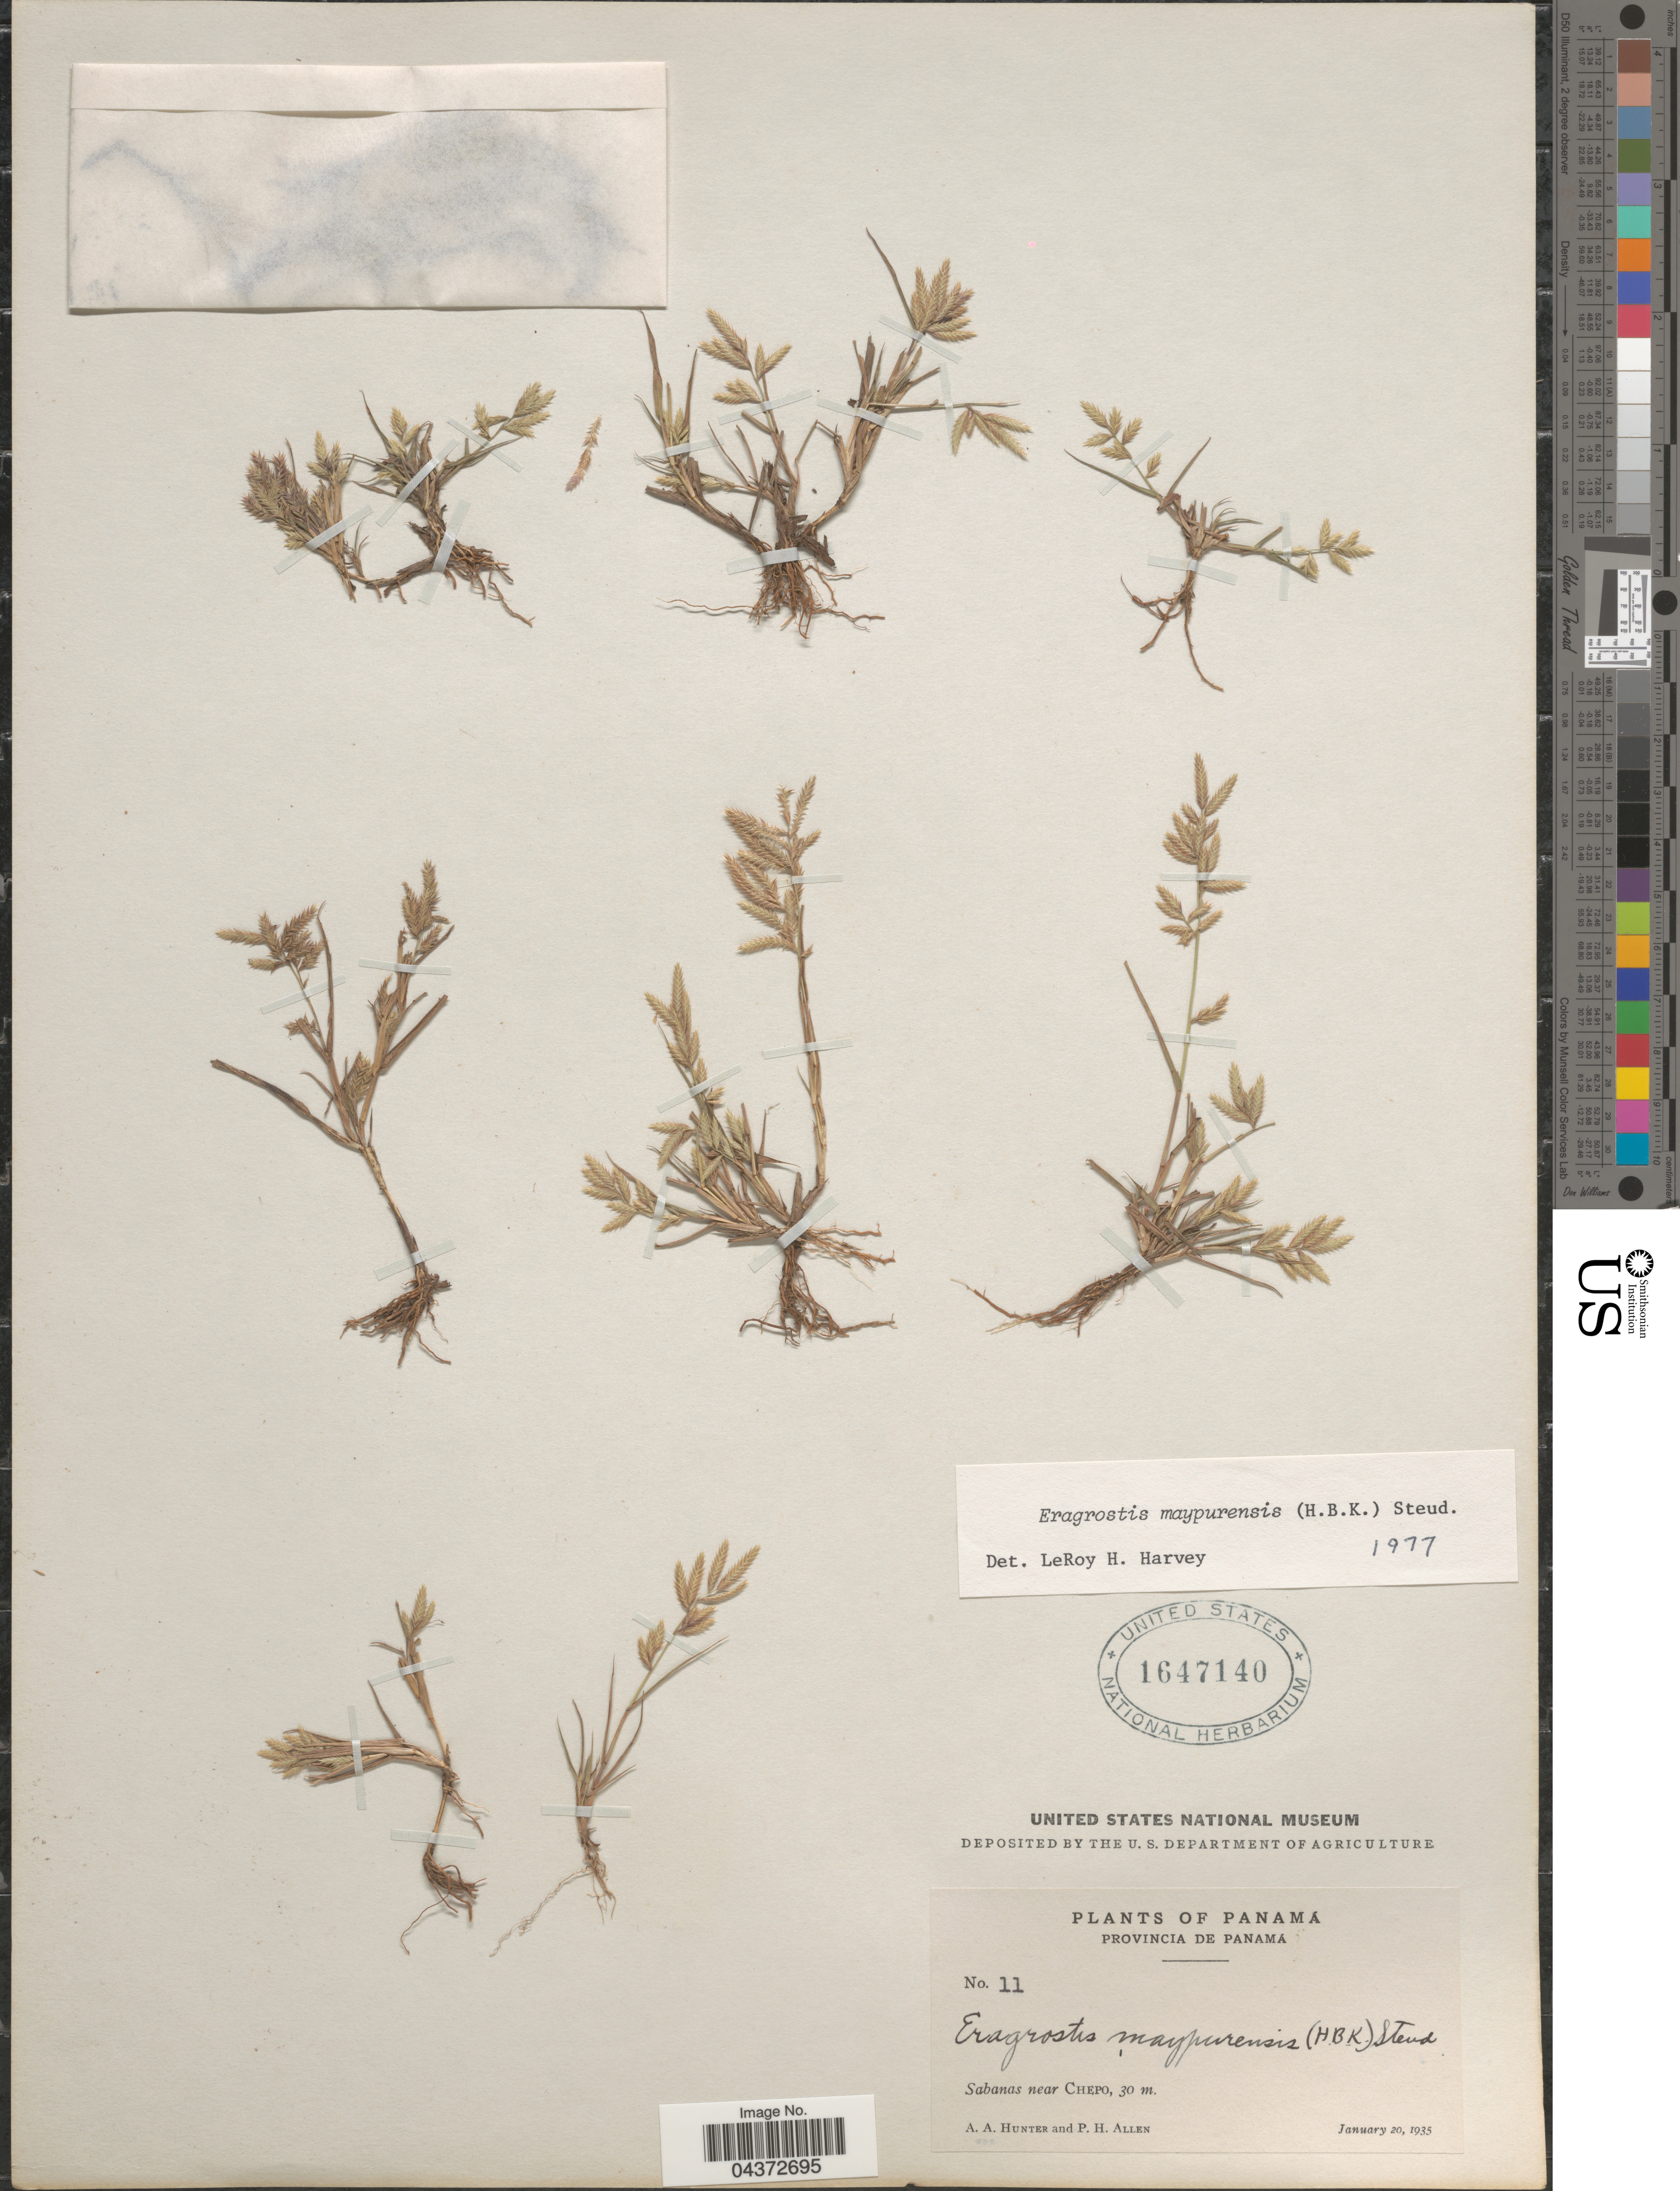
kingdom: Plantae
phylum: Tracheophyta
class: Liliopsida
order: Poales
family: Poaceae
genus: Eragrostis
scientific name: Eragrostis maypurensis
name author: (Kunth) Steud.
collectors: A. Hunter & P. H. Allen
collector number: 11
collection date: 1935-01-20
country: Panama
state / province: Panamá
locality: Sabanas near Chepo.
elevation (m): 30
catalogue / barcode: US 1647140